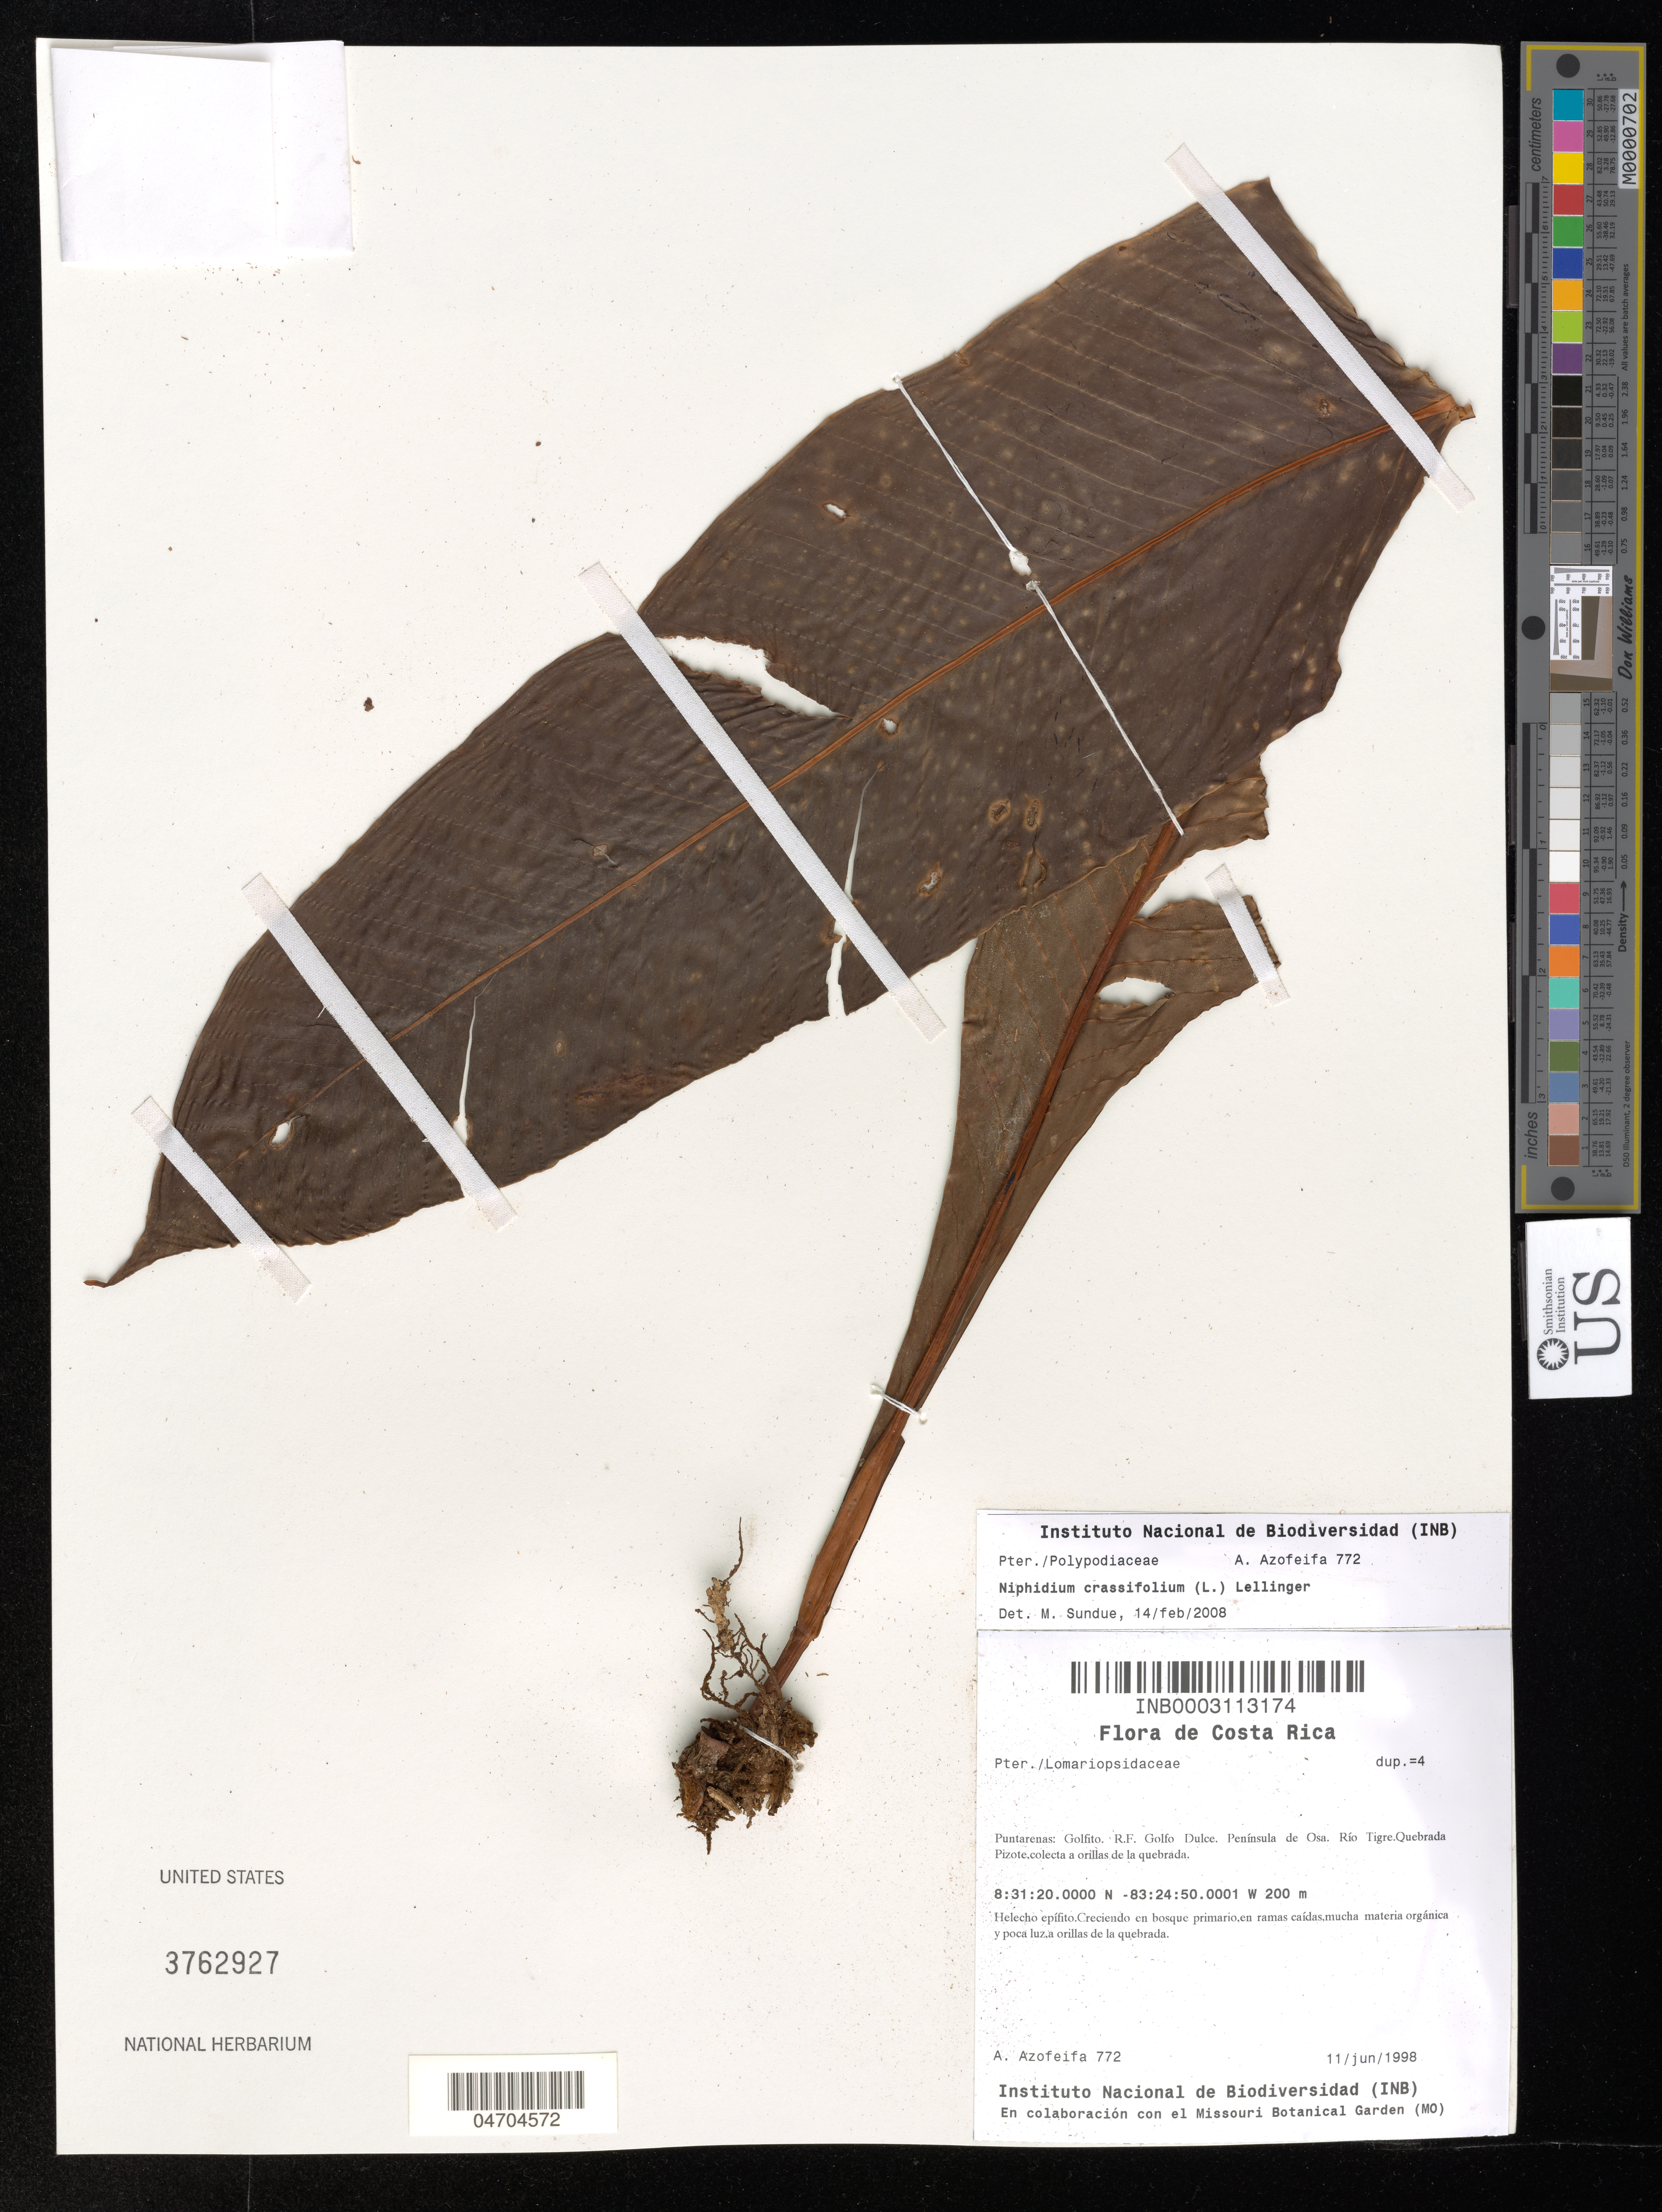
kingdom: Plantae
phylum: Tracheophyta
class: Polypodiopsida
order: Polypodiales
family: Polypodiaceae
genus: Niphidium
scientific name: Niphidium crassifolium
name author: (L.) Lellinger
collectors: A. Azofeifa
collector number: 772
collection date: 1998-06-11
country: Costa Rica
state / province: Puntarenas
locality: Golfito. R. F. Golfo Dulce. Península de Osa. Río Tigre. Quebrada Pizote, colecta a orillas de la quebrada.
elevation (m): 200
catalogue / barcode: US 3762927